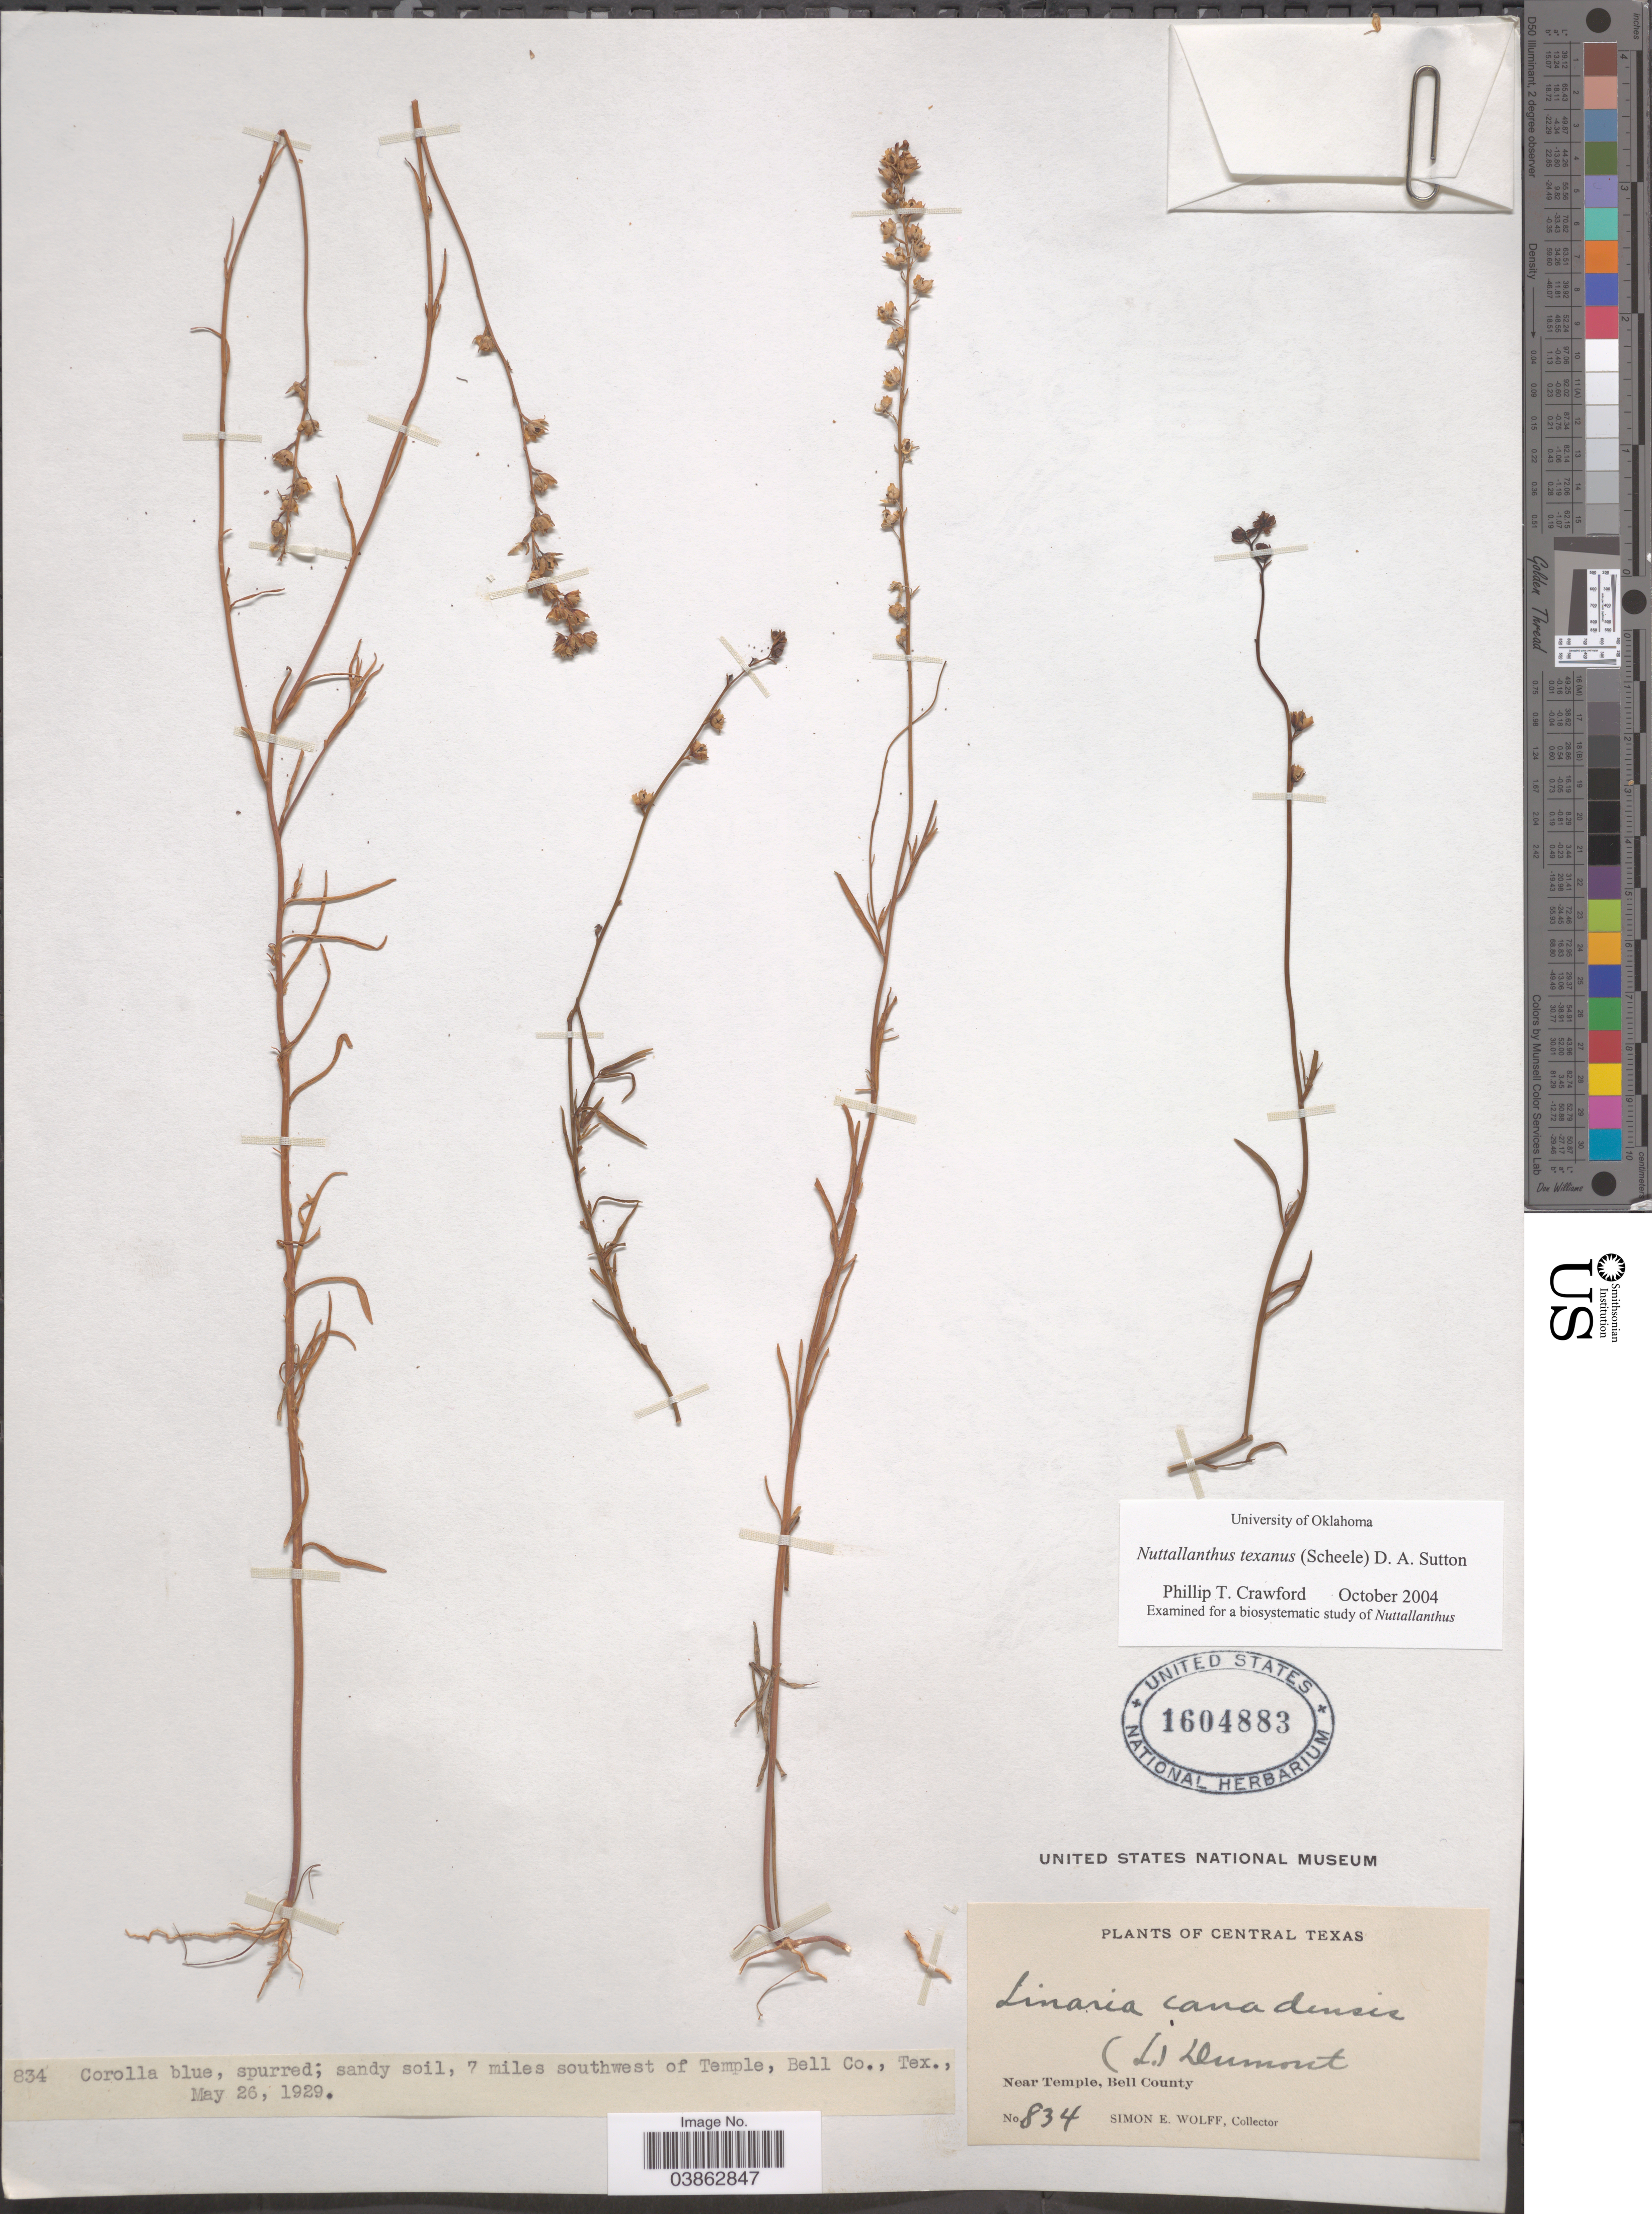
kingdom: Plantae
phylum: Tracheophyta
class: Magnoliopsida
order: Lamiales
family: Plantaginaceae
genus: Linaria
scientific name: Linaria texana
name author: Scheele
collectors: S. E. Wolff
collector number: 834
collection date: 1929-05-26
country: United States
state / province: Texas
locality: Central Texas. Near Temple, Bell County. Sandy soil, 7 miles southwest of Temple, Bell Co.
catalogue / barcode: US 1604883